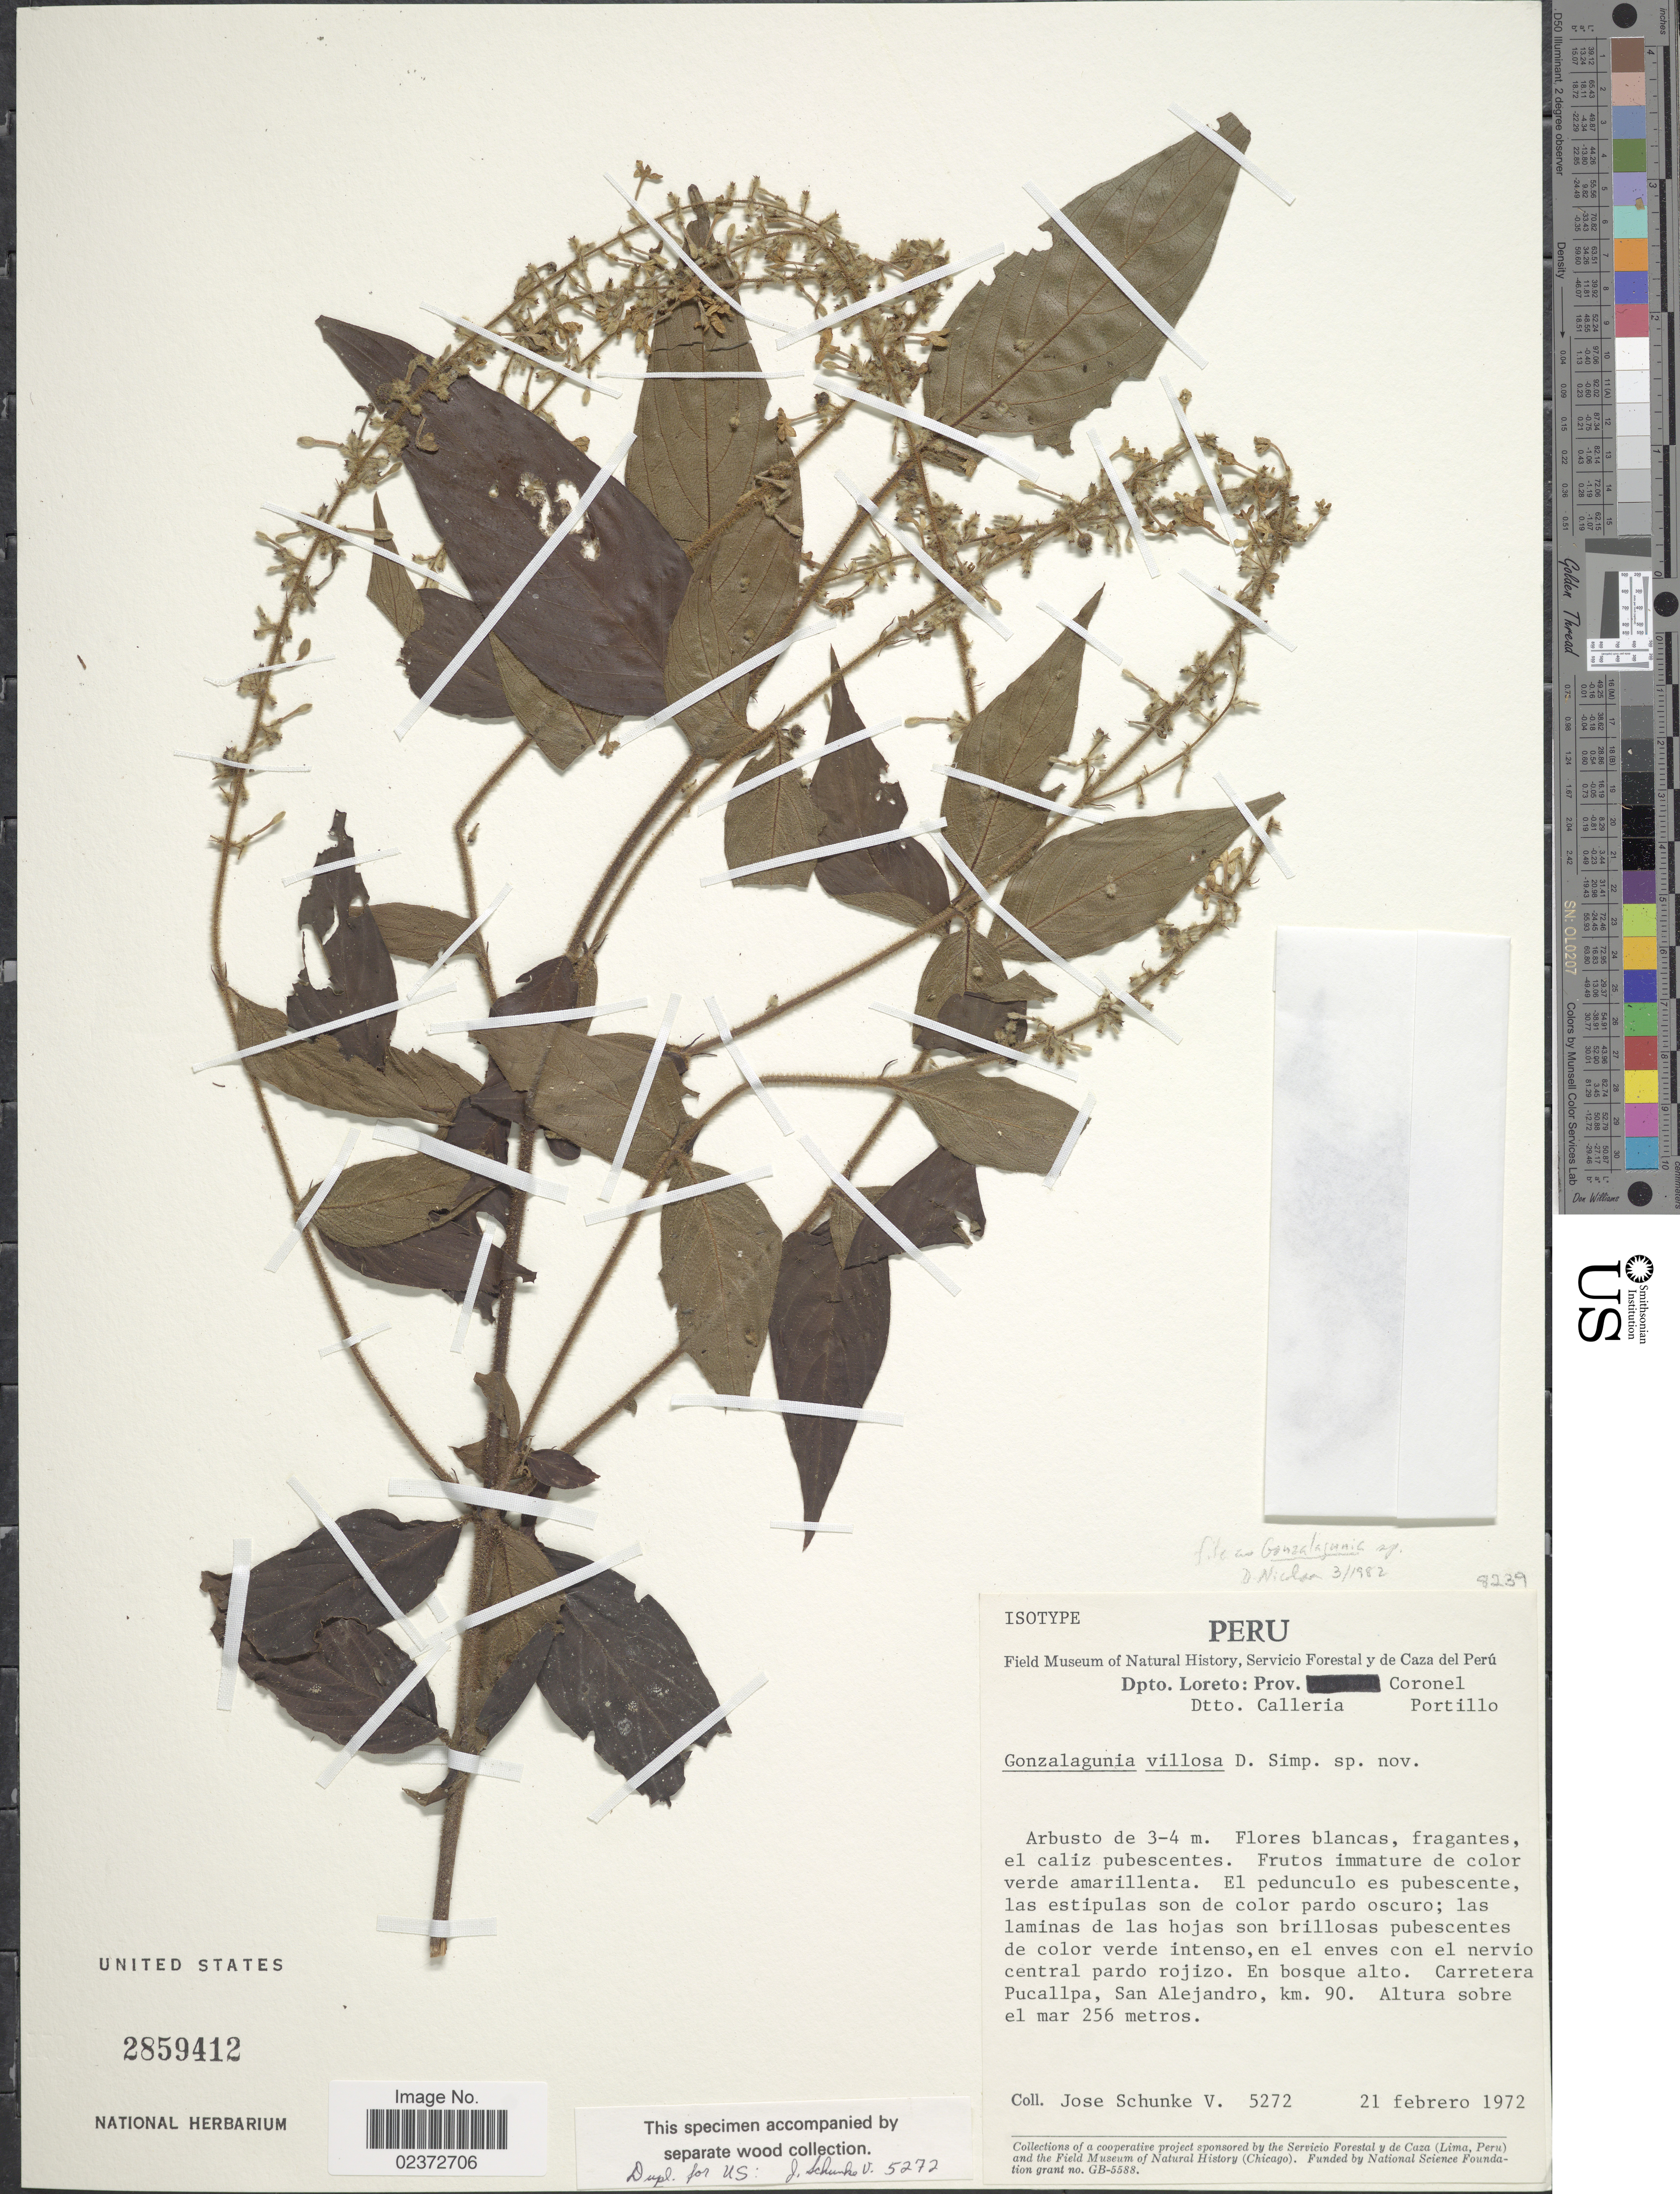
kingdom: Plantae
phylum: Tracheophyta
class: Magnoliopsida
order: Gentianales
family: Rubiaceae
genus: Gonzalagunia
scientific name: Gonzalagunia sp.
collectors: J. Schunke Vigo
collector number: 5272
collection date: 1972-02-21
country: Peru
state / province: Loreto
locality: Prov. Coronel. Dtto. Calleria Portillo. Carretera Pucallpa, San Alejandro, km. 90.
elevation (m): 256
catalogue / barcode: US 2859412